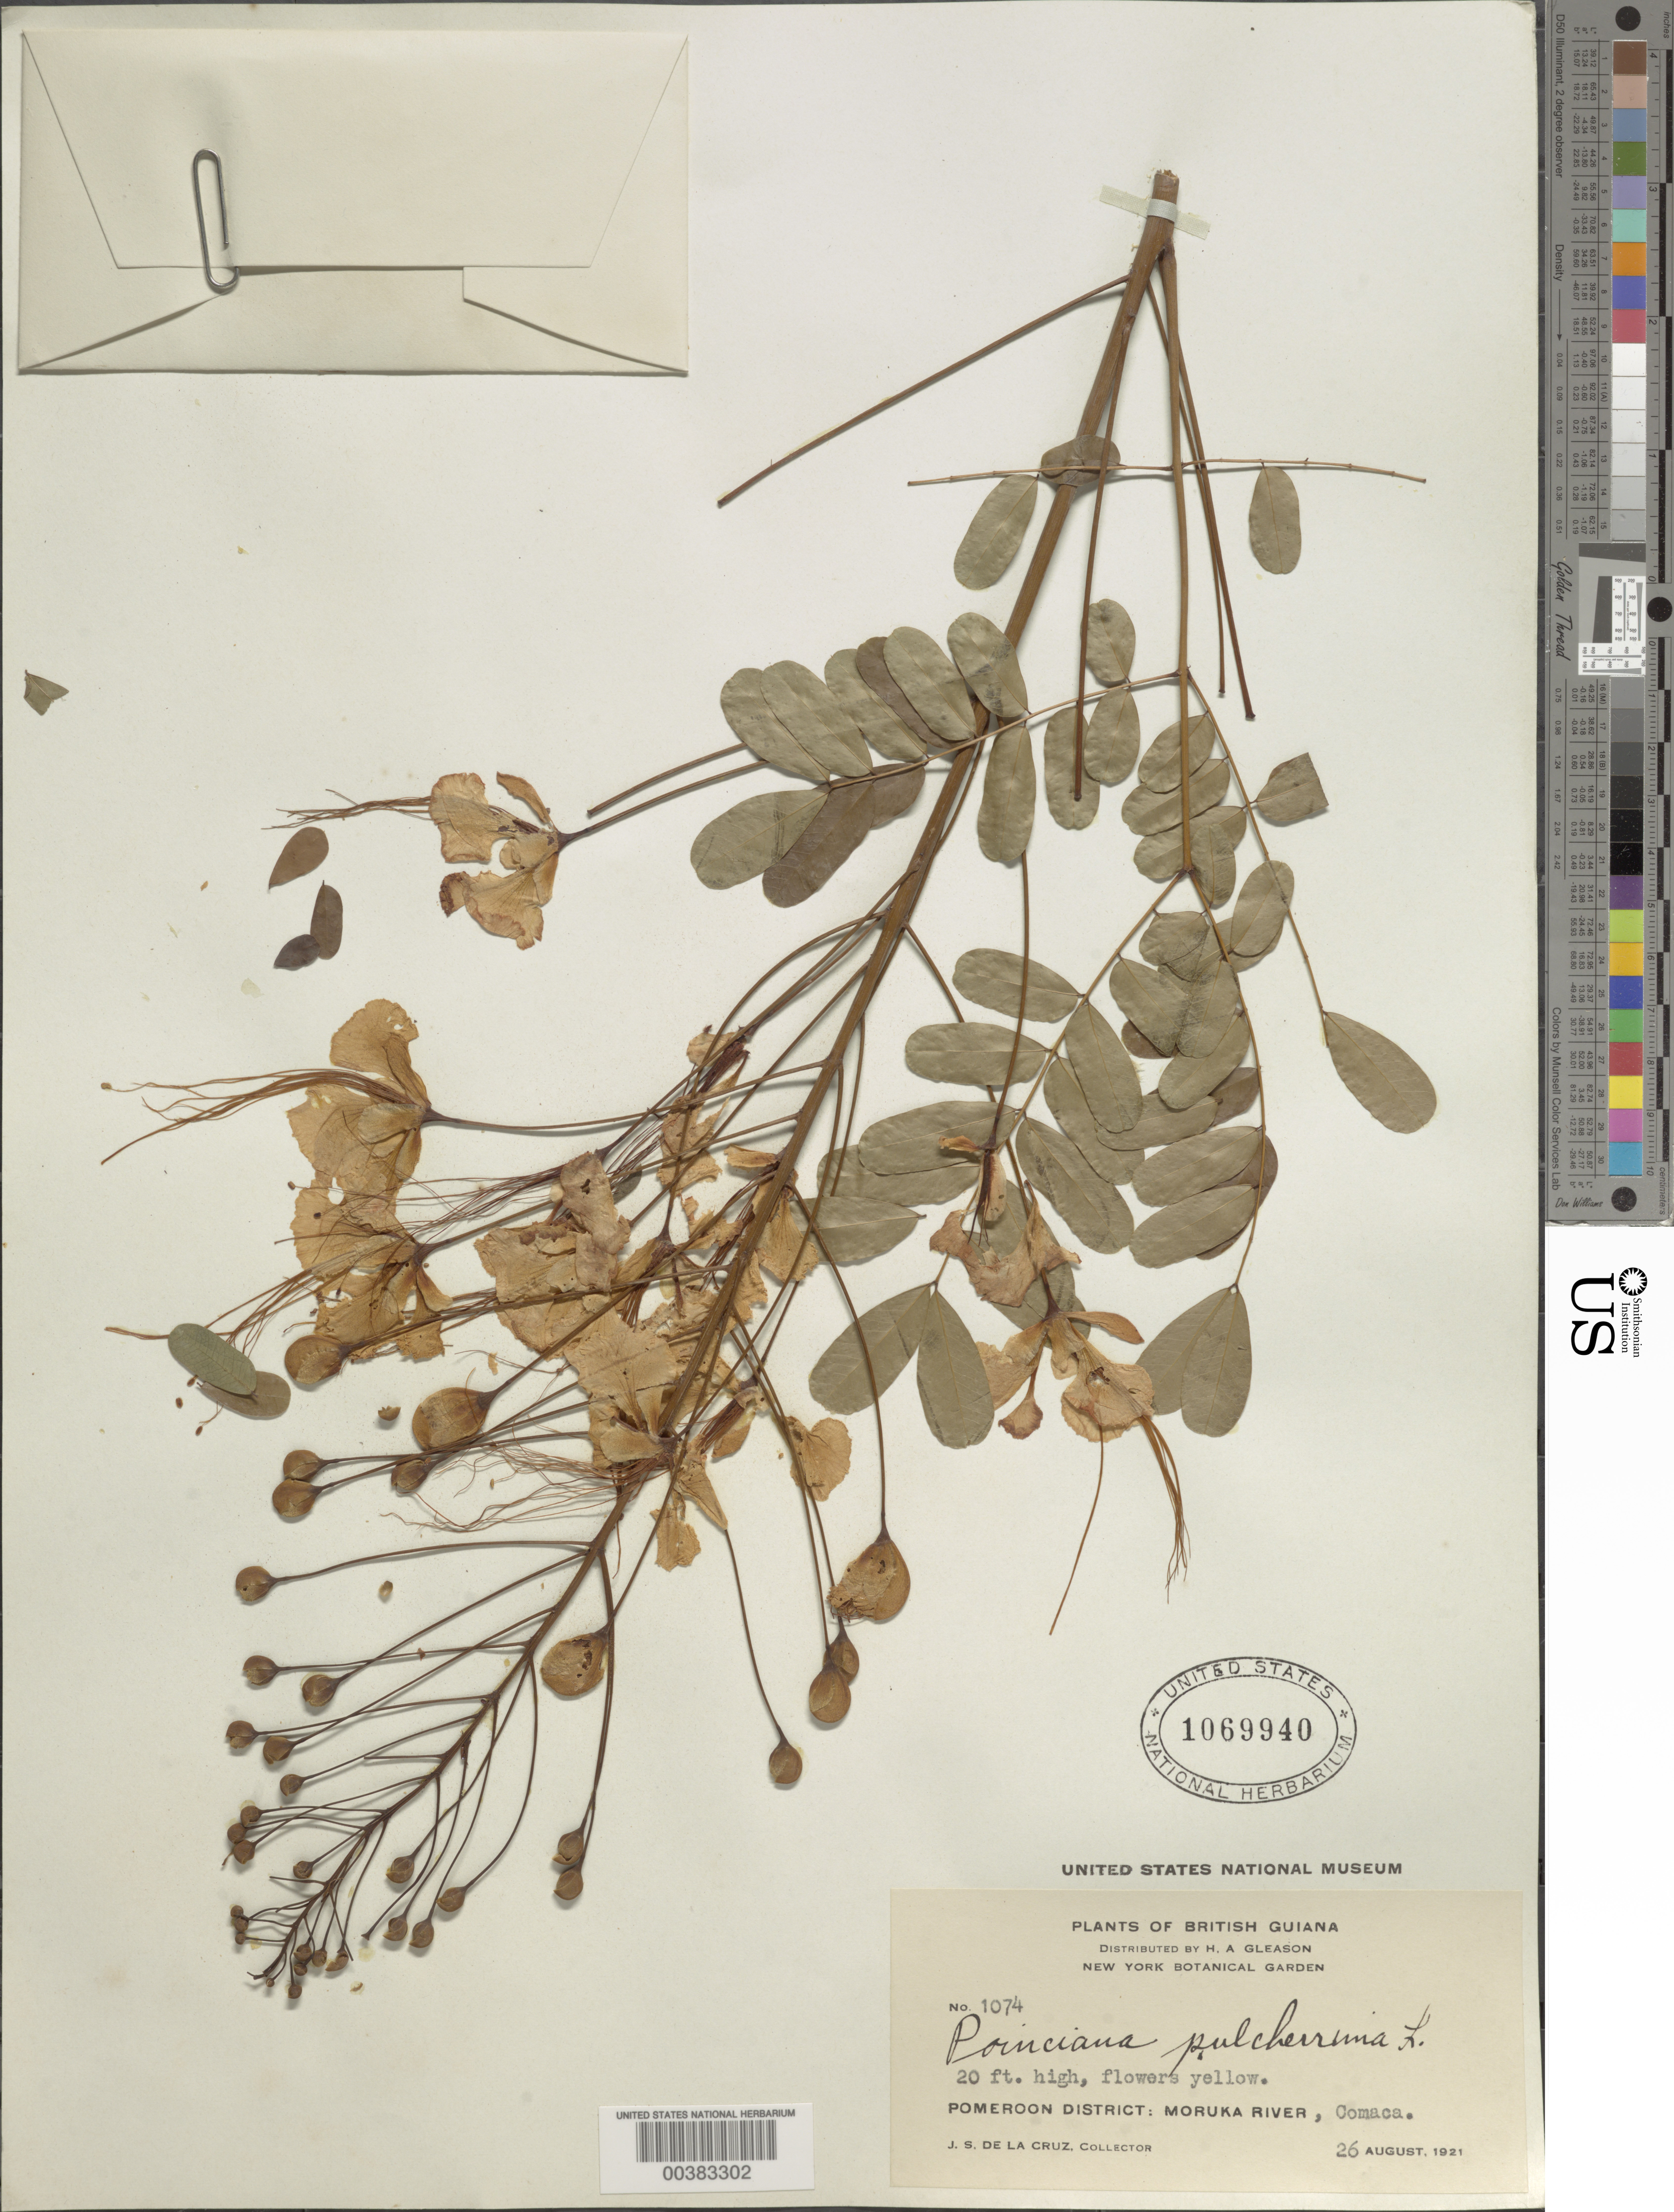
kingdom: Plantae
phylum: Tracheophyta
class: Magnoliopsida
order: Fabales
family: Fabaceae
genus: Caesalpinia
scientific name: Caesalpinia pulcherrima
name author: (L.) Sw.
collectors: J. S. de la Cruz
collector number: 1074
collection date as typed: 26 Aug 1921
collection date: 1921-08-26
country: Guyana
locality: Pomeroon dist.; moruka river, comaca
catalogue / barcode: US 1069940